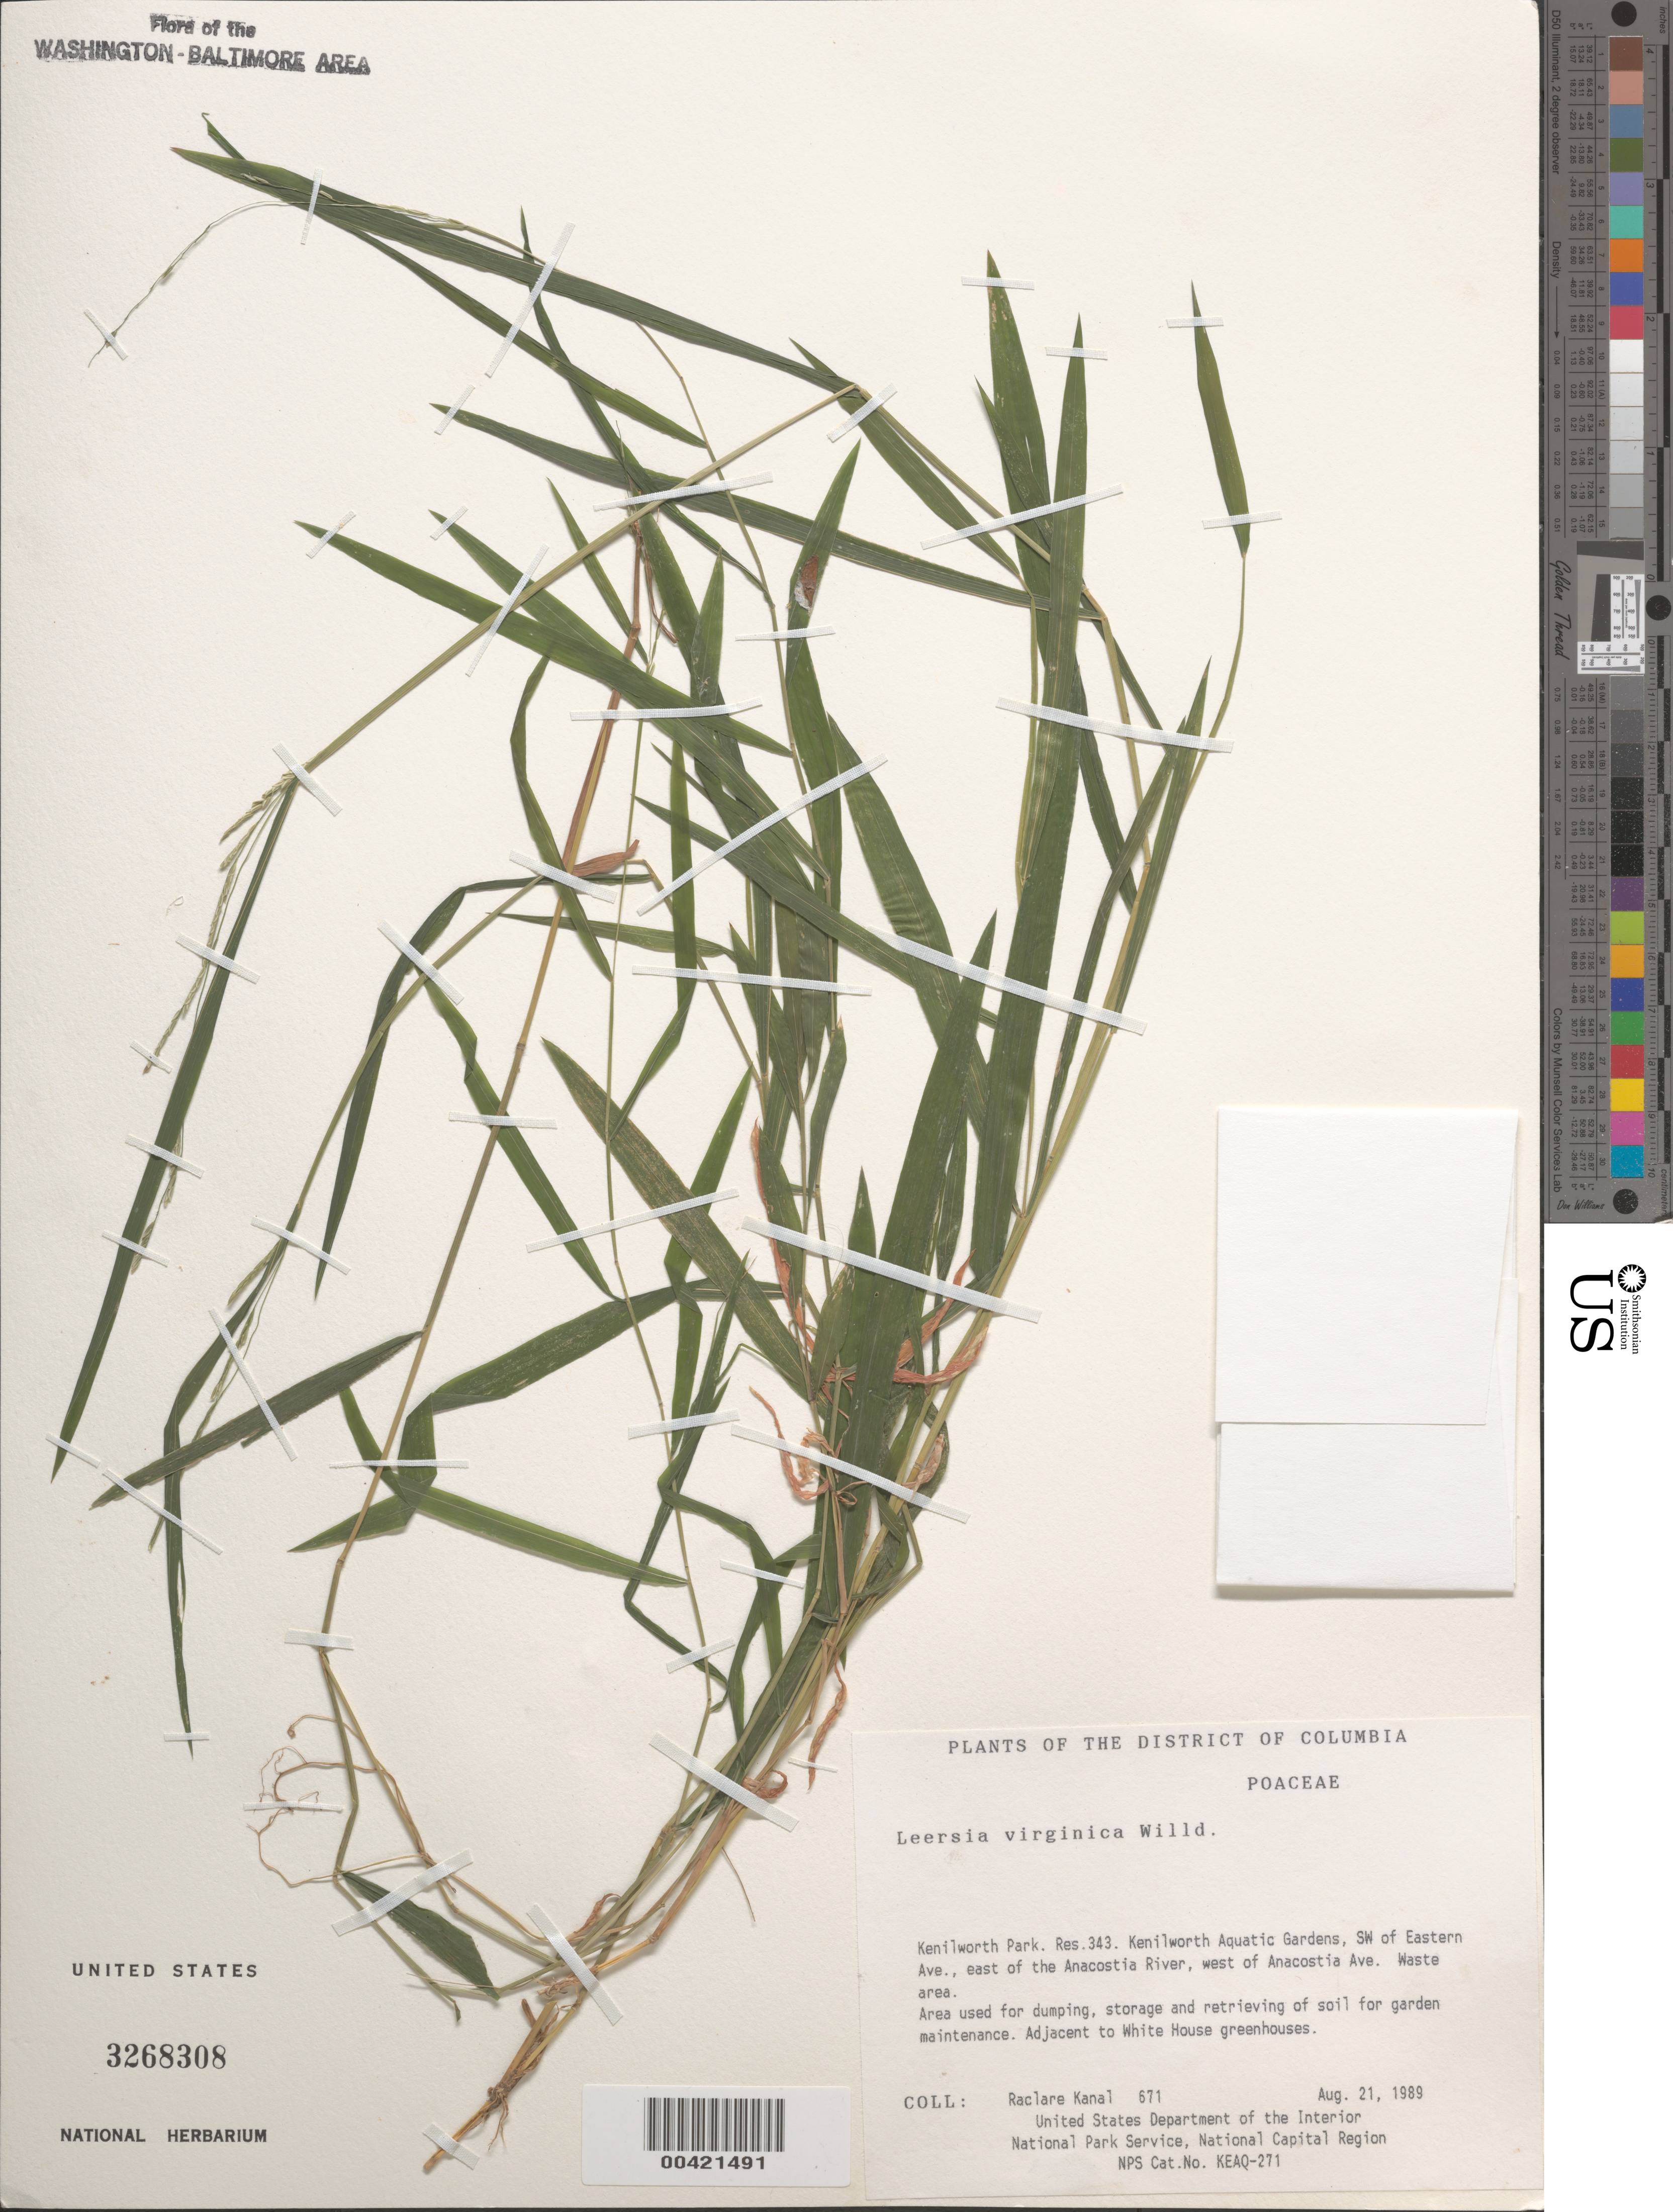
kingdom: Plantae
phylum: Tracheophyta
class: Liliopsida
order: Poales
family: Poaceae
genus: Leersia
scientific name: Leersia virginica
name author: Willd.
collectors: R. Kanal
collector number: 671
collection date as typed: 21 Aug 1989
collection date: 1989-08-21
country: United States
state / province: District of Columbia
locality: Kenilworth Park, Res 343, SW of Eastern Ave, E of Anacostia River, W of Anacostia Ave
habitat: Waste area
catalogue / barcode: US 3268308